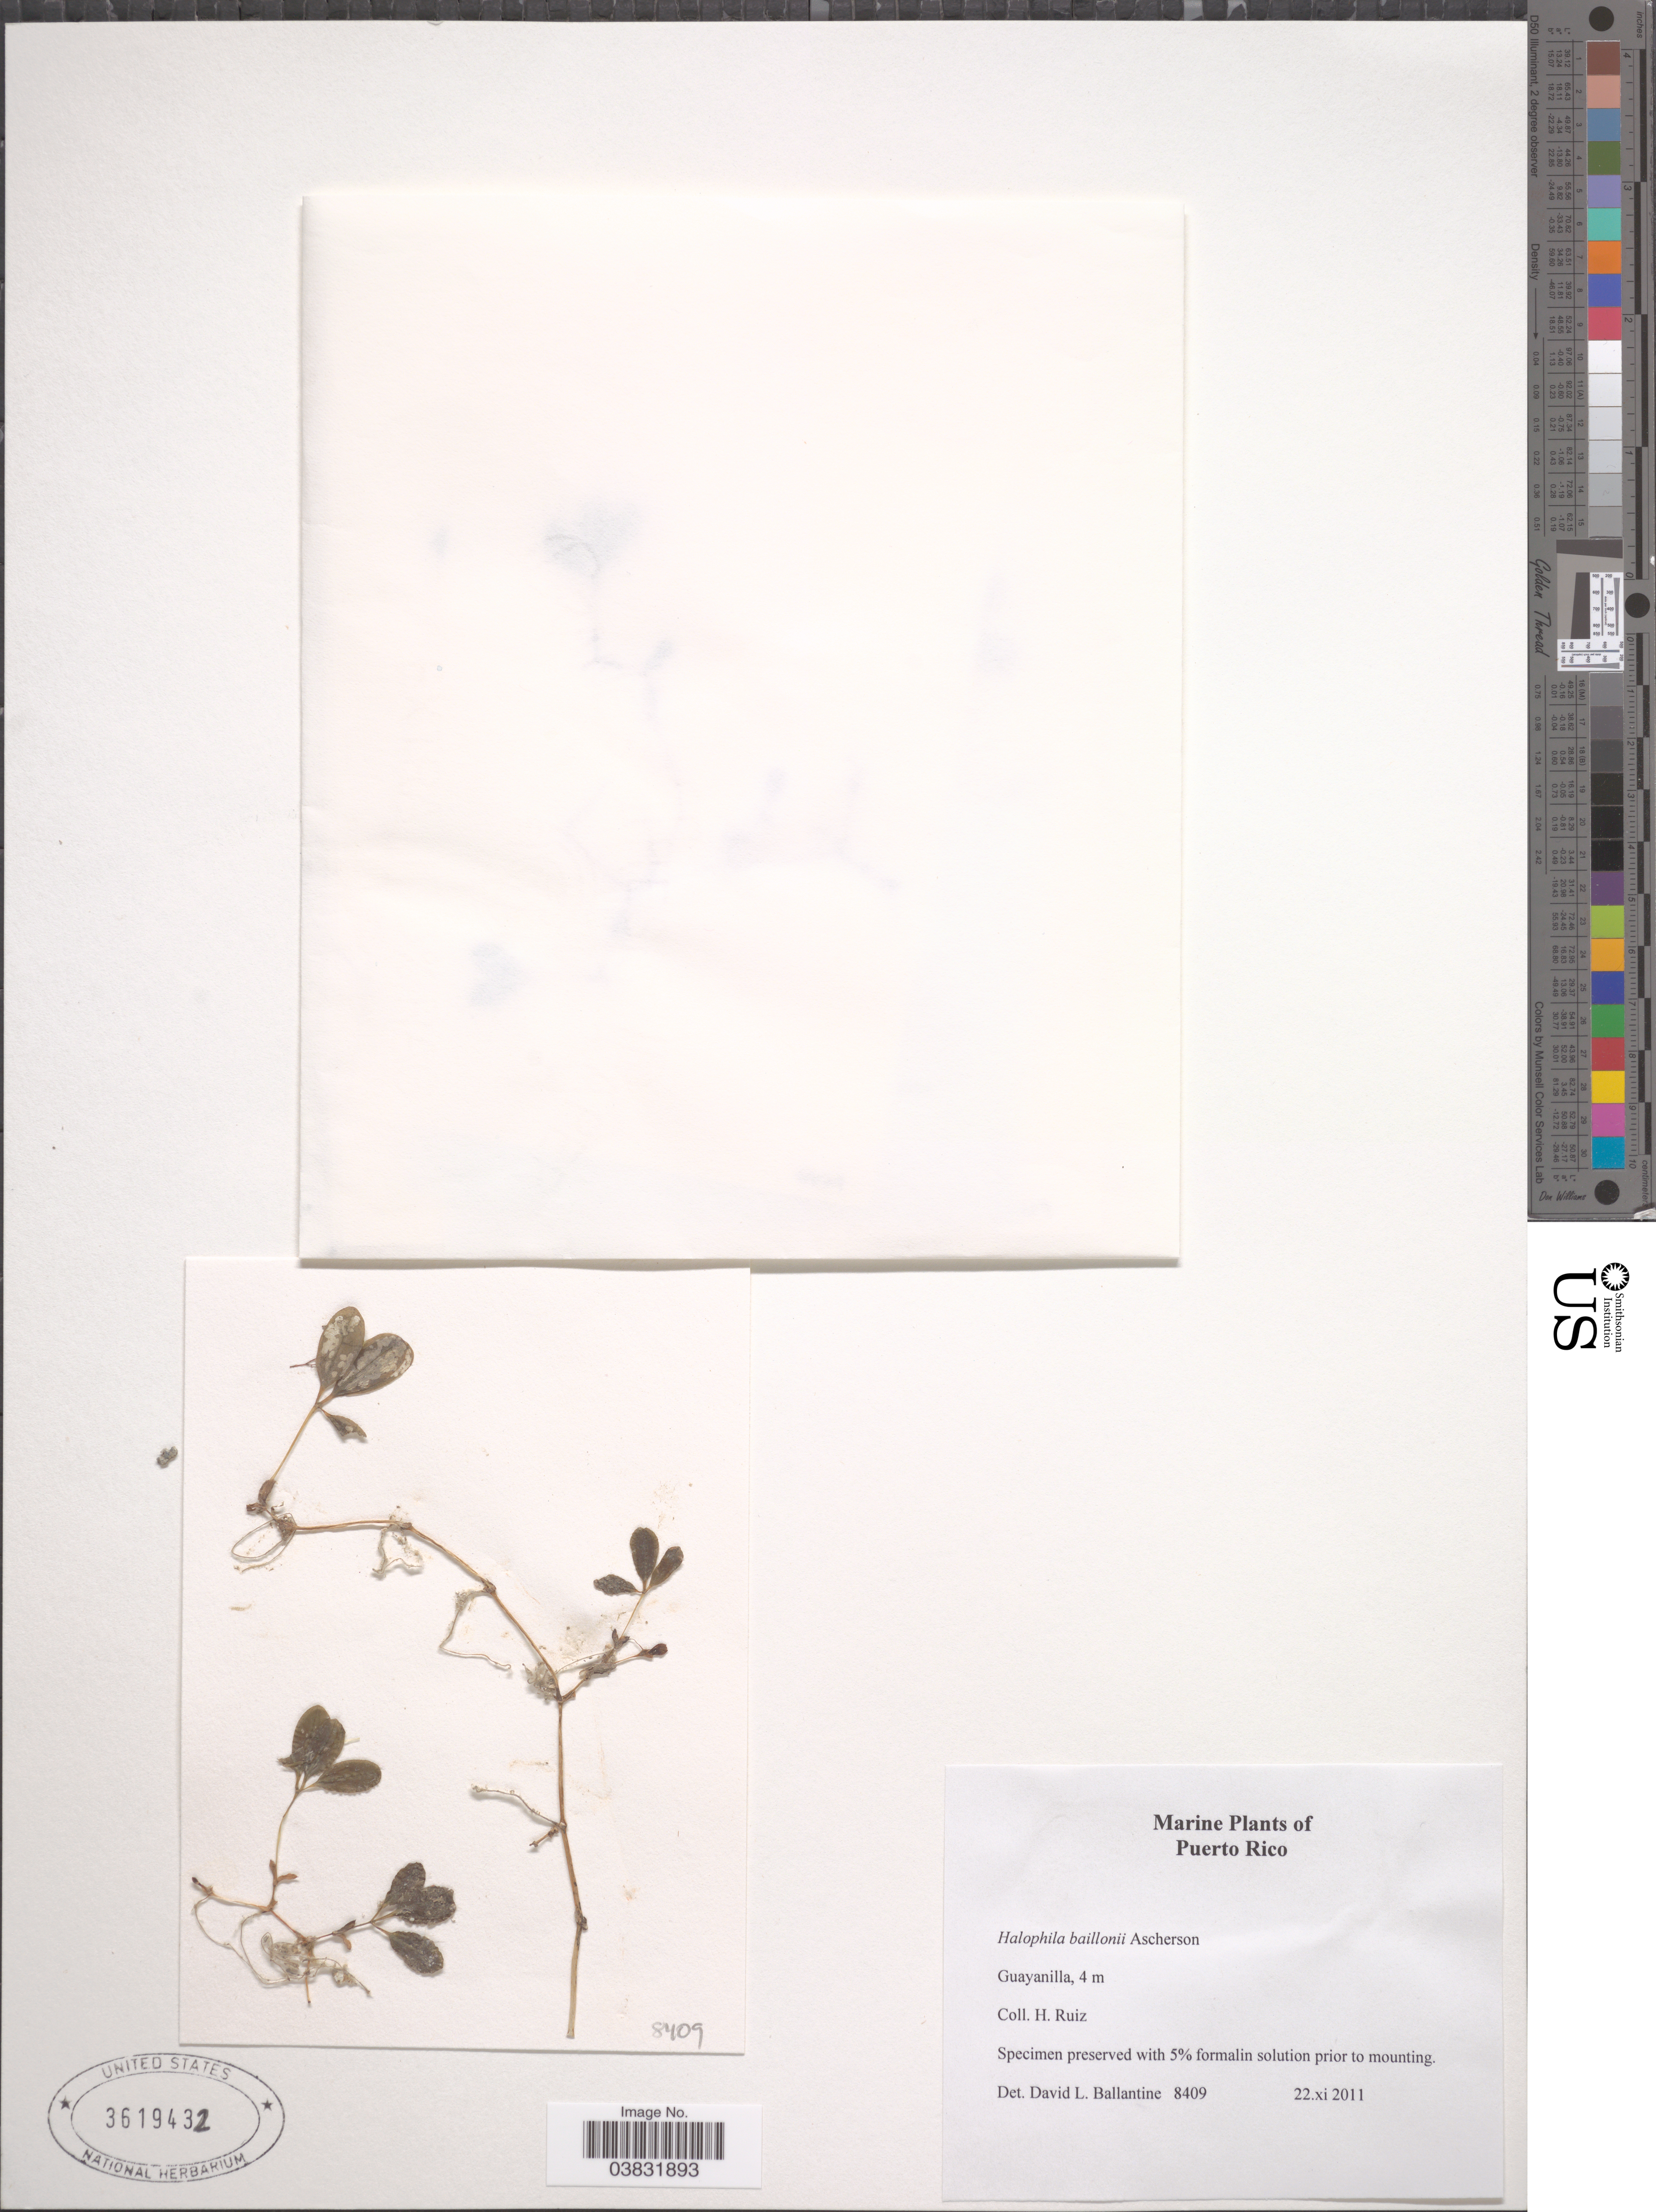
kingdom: Plantae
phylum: Tracheophyta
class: Liliopsida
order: Alismatales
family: Hydrocharitaceae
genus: Halophila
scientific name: Halophila baillonis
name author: Asch. ex Dickie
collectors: H. Ruiz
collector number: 8409?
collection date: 2011-11-22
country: Puerto Rico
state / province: Guayanilla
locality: Guayanilla.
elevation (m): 4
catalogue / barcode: US 3619432